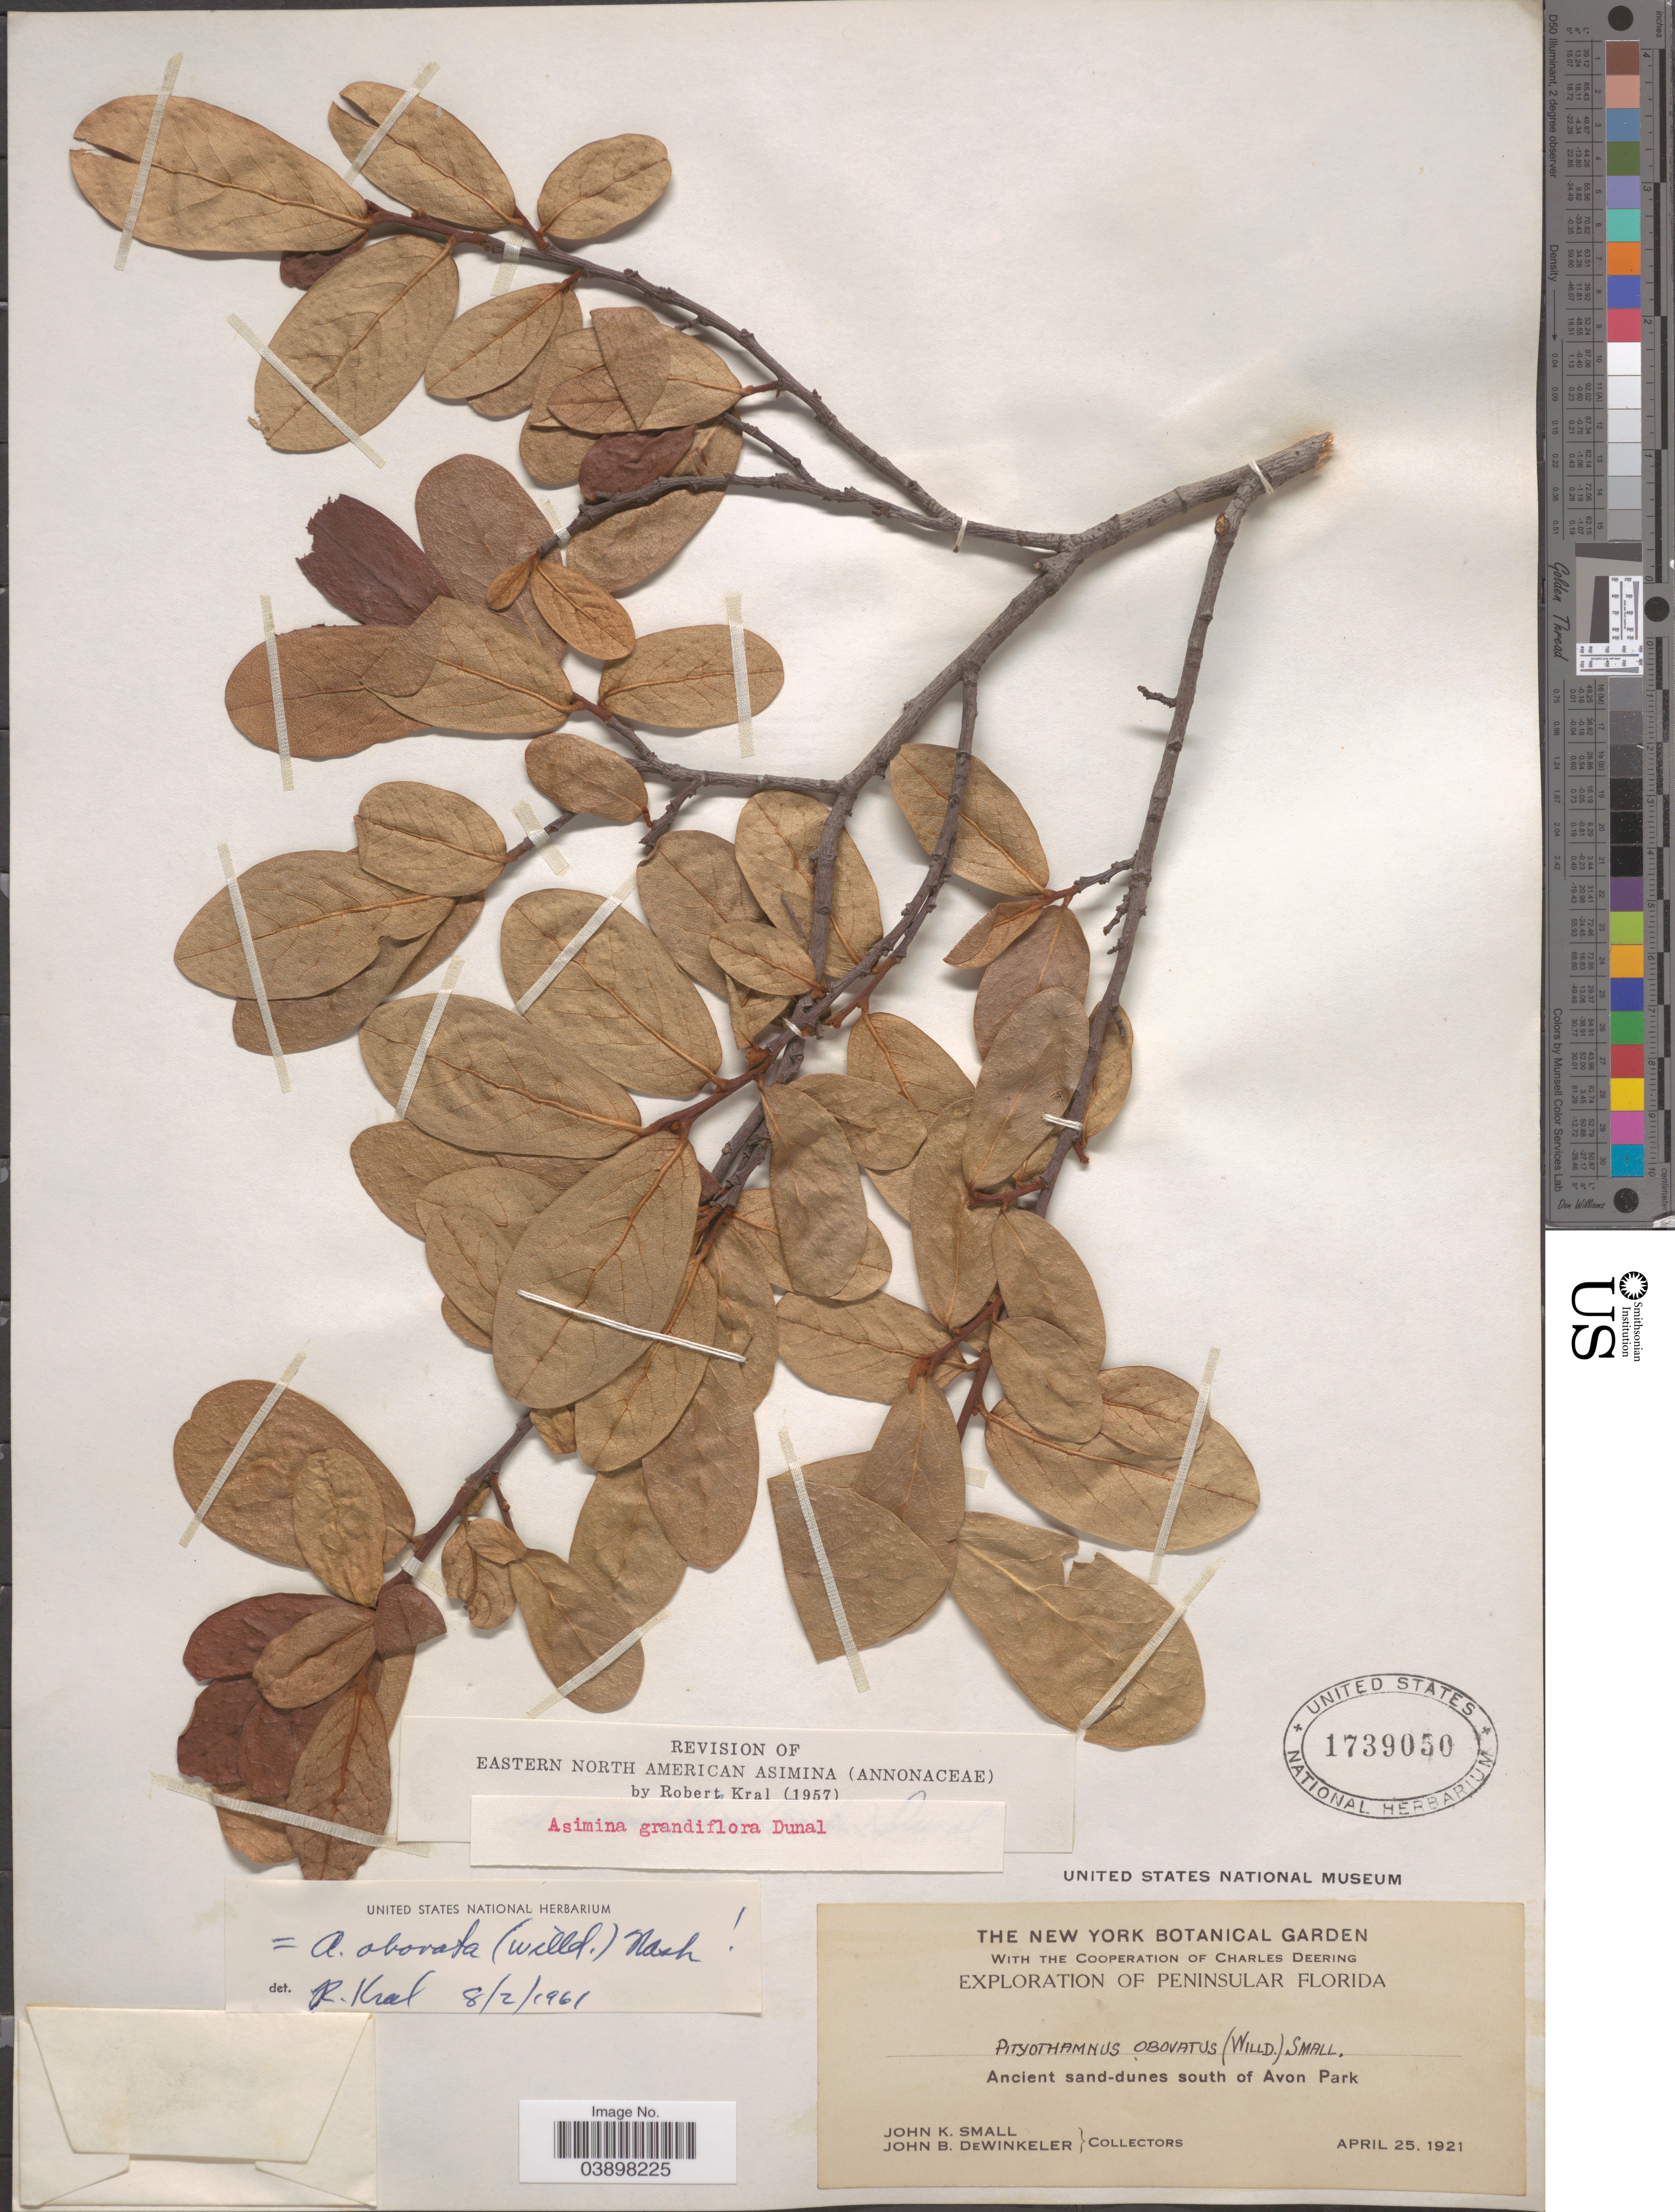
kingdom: Plantae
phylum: Tracheophyta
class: Magnoliopsida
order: Magnoliales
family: Annonaceae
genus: Asimina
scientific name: Asimina obovata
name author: (Willd.) Nash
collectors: J. K. Small & J. B. Dewinkeler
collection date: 1921-04-25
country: United States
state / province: Florida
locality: Peninsular Florida. South of Avon Park.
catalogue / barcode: US 1739050